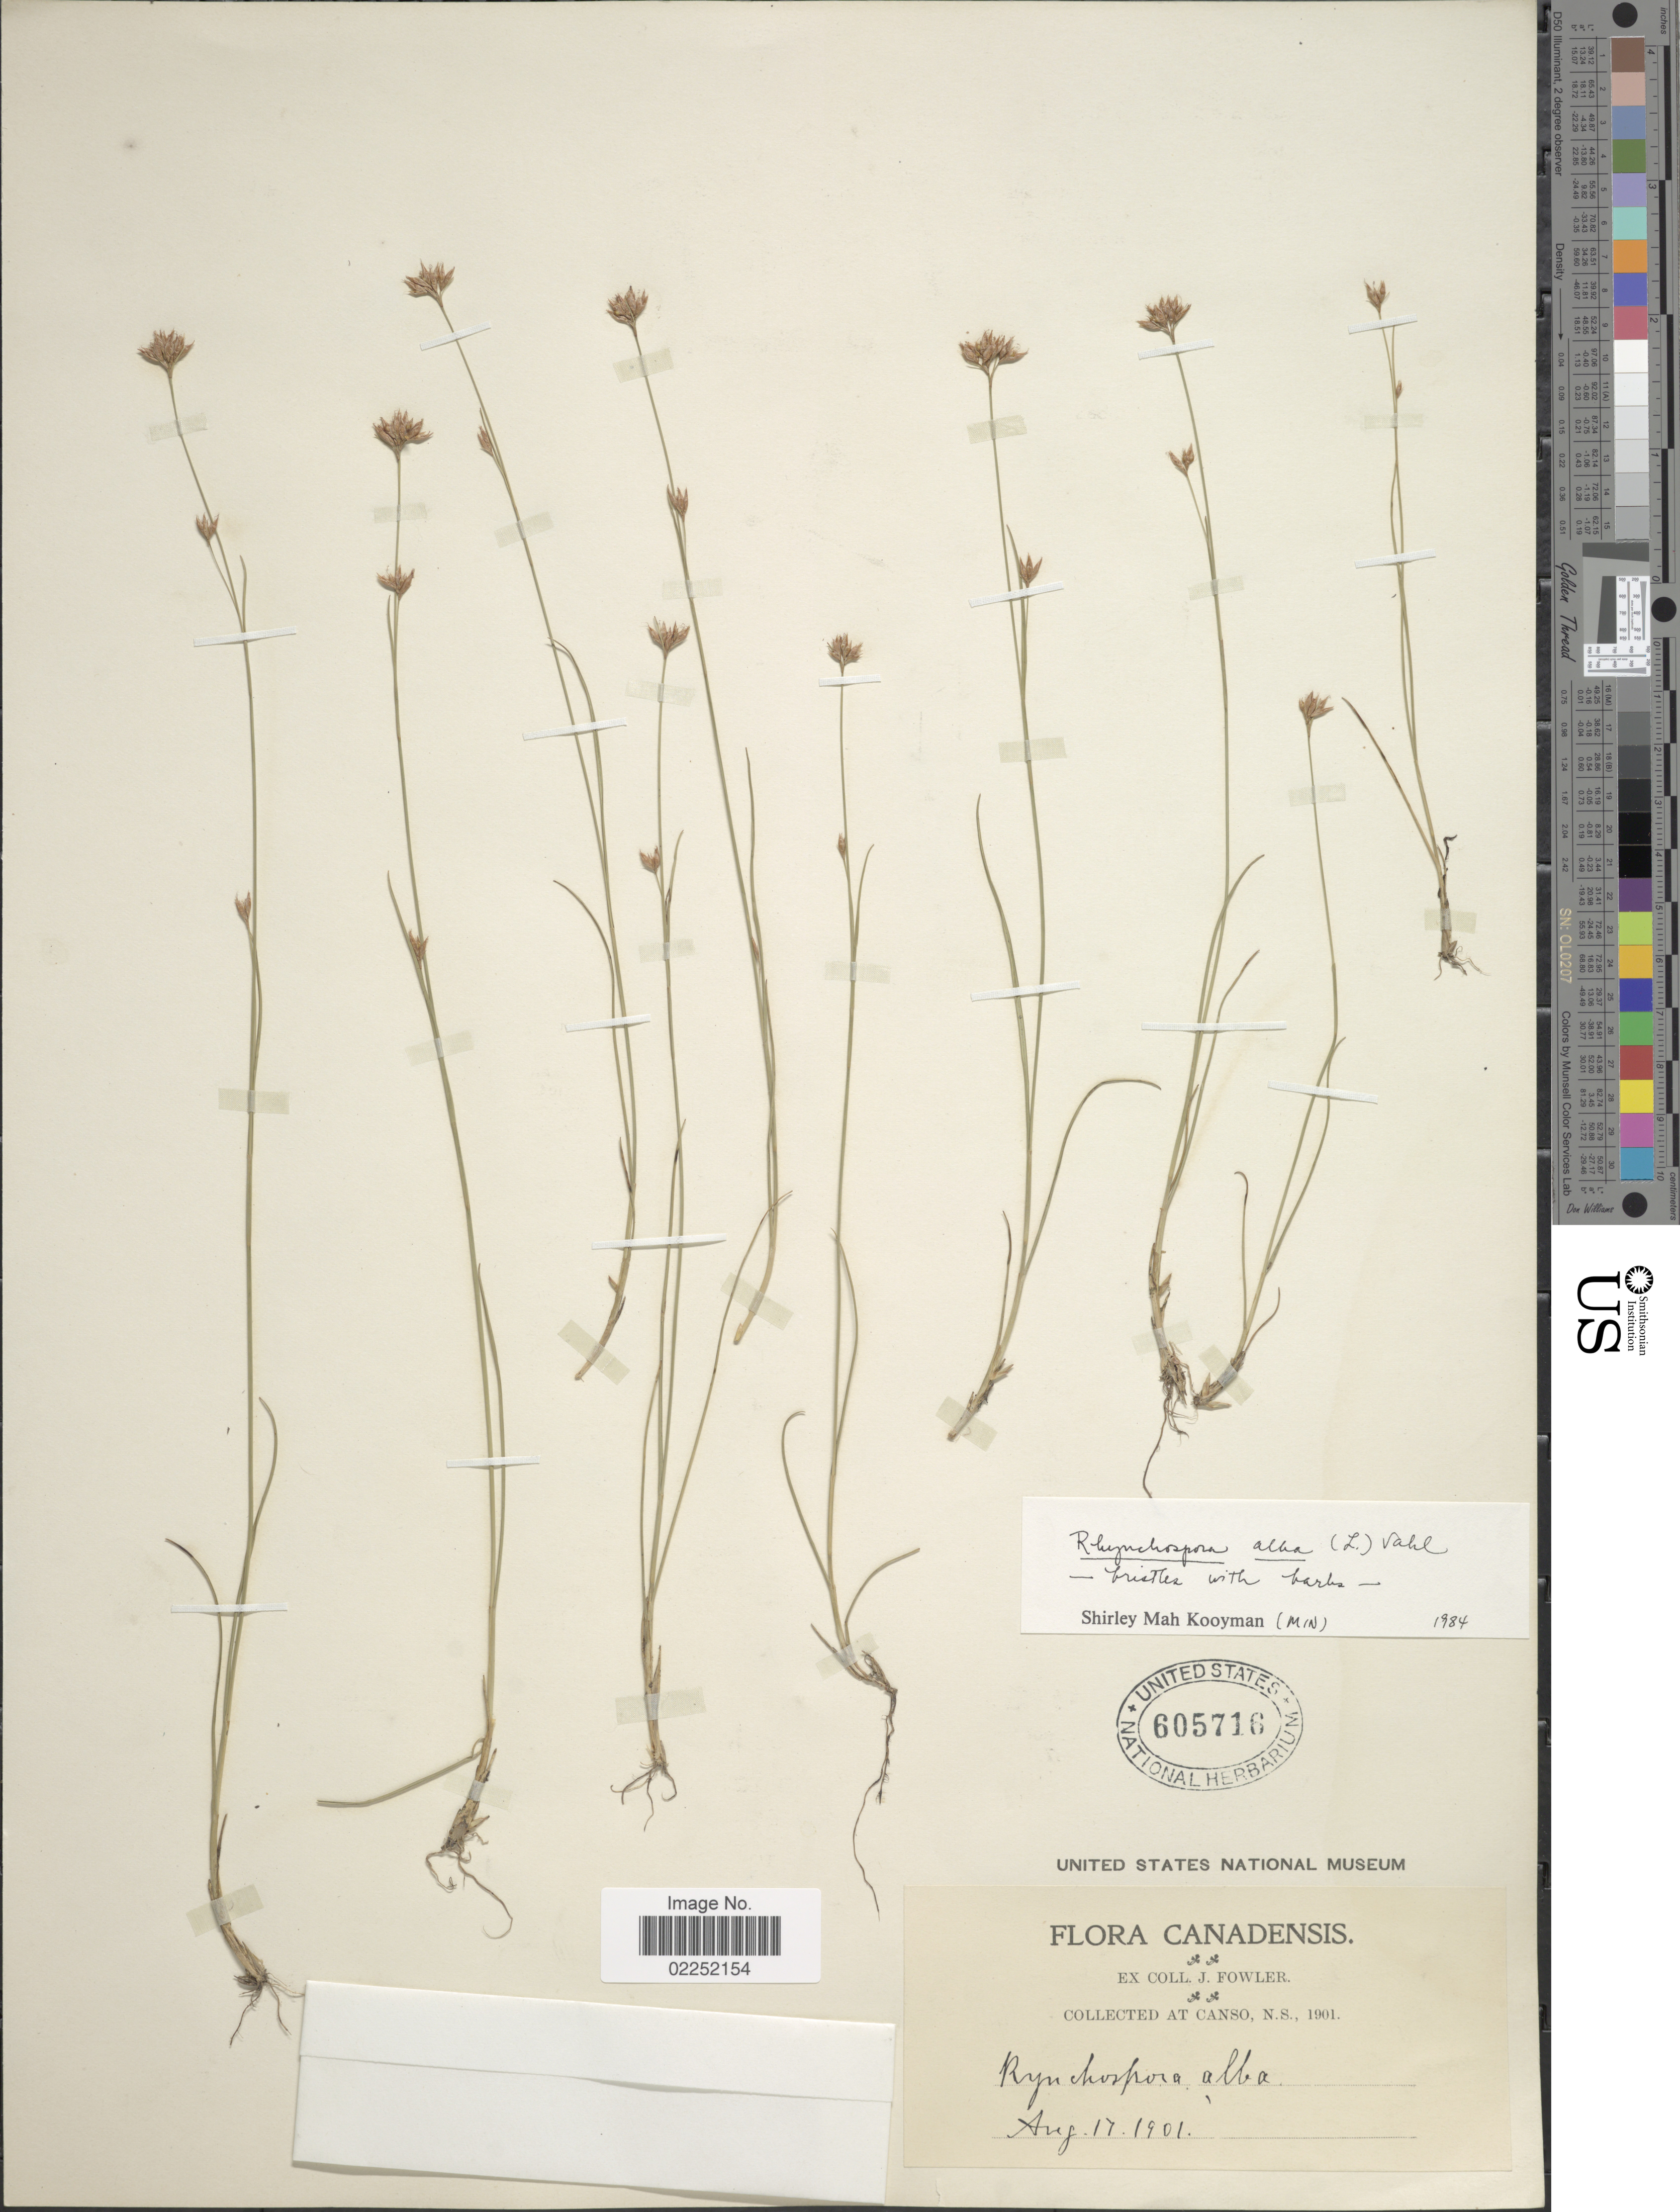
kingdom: Plantae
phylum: Tracheophyta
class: Liliopsida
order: Poales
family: Cyperaceae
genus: Rhynchospora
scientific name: Rhynchospora alba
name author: (L.) Vahl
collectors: J. P. Fowler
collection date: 1901-08-17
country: Canada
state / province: Nova Scotia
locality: At Canso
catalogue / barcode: US 605716